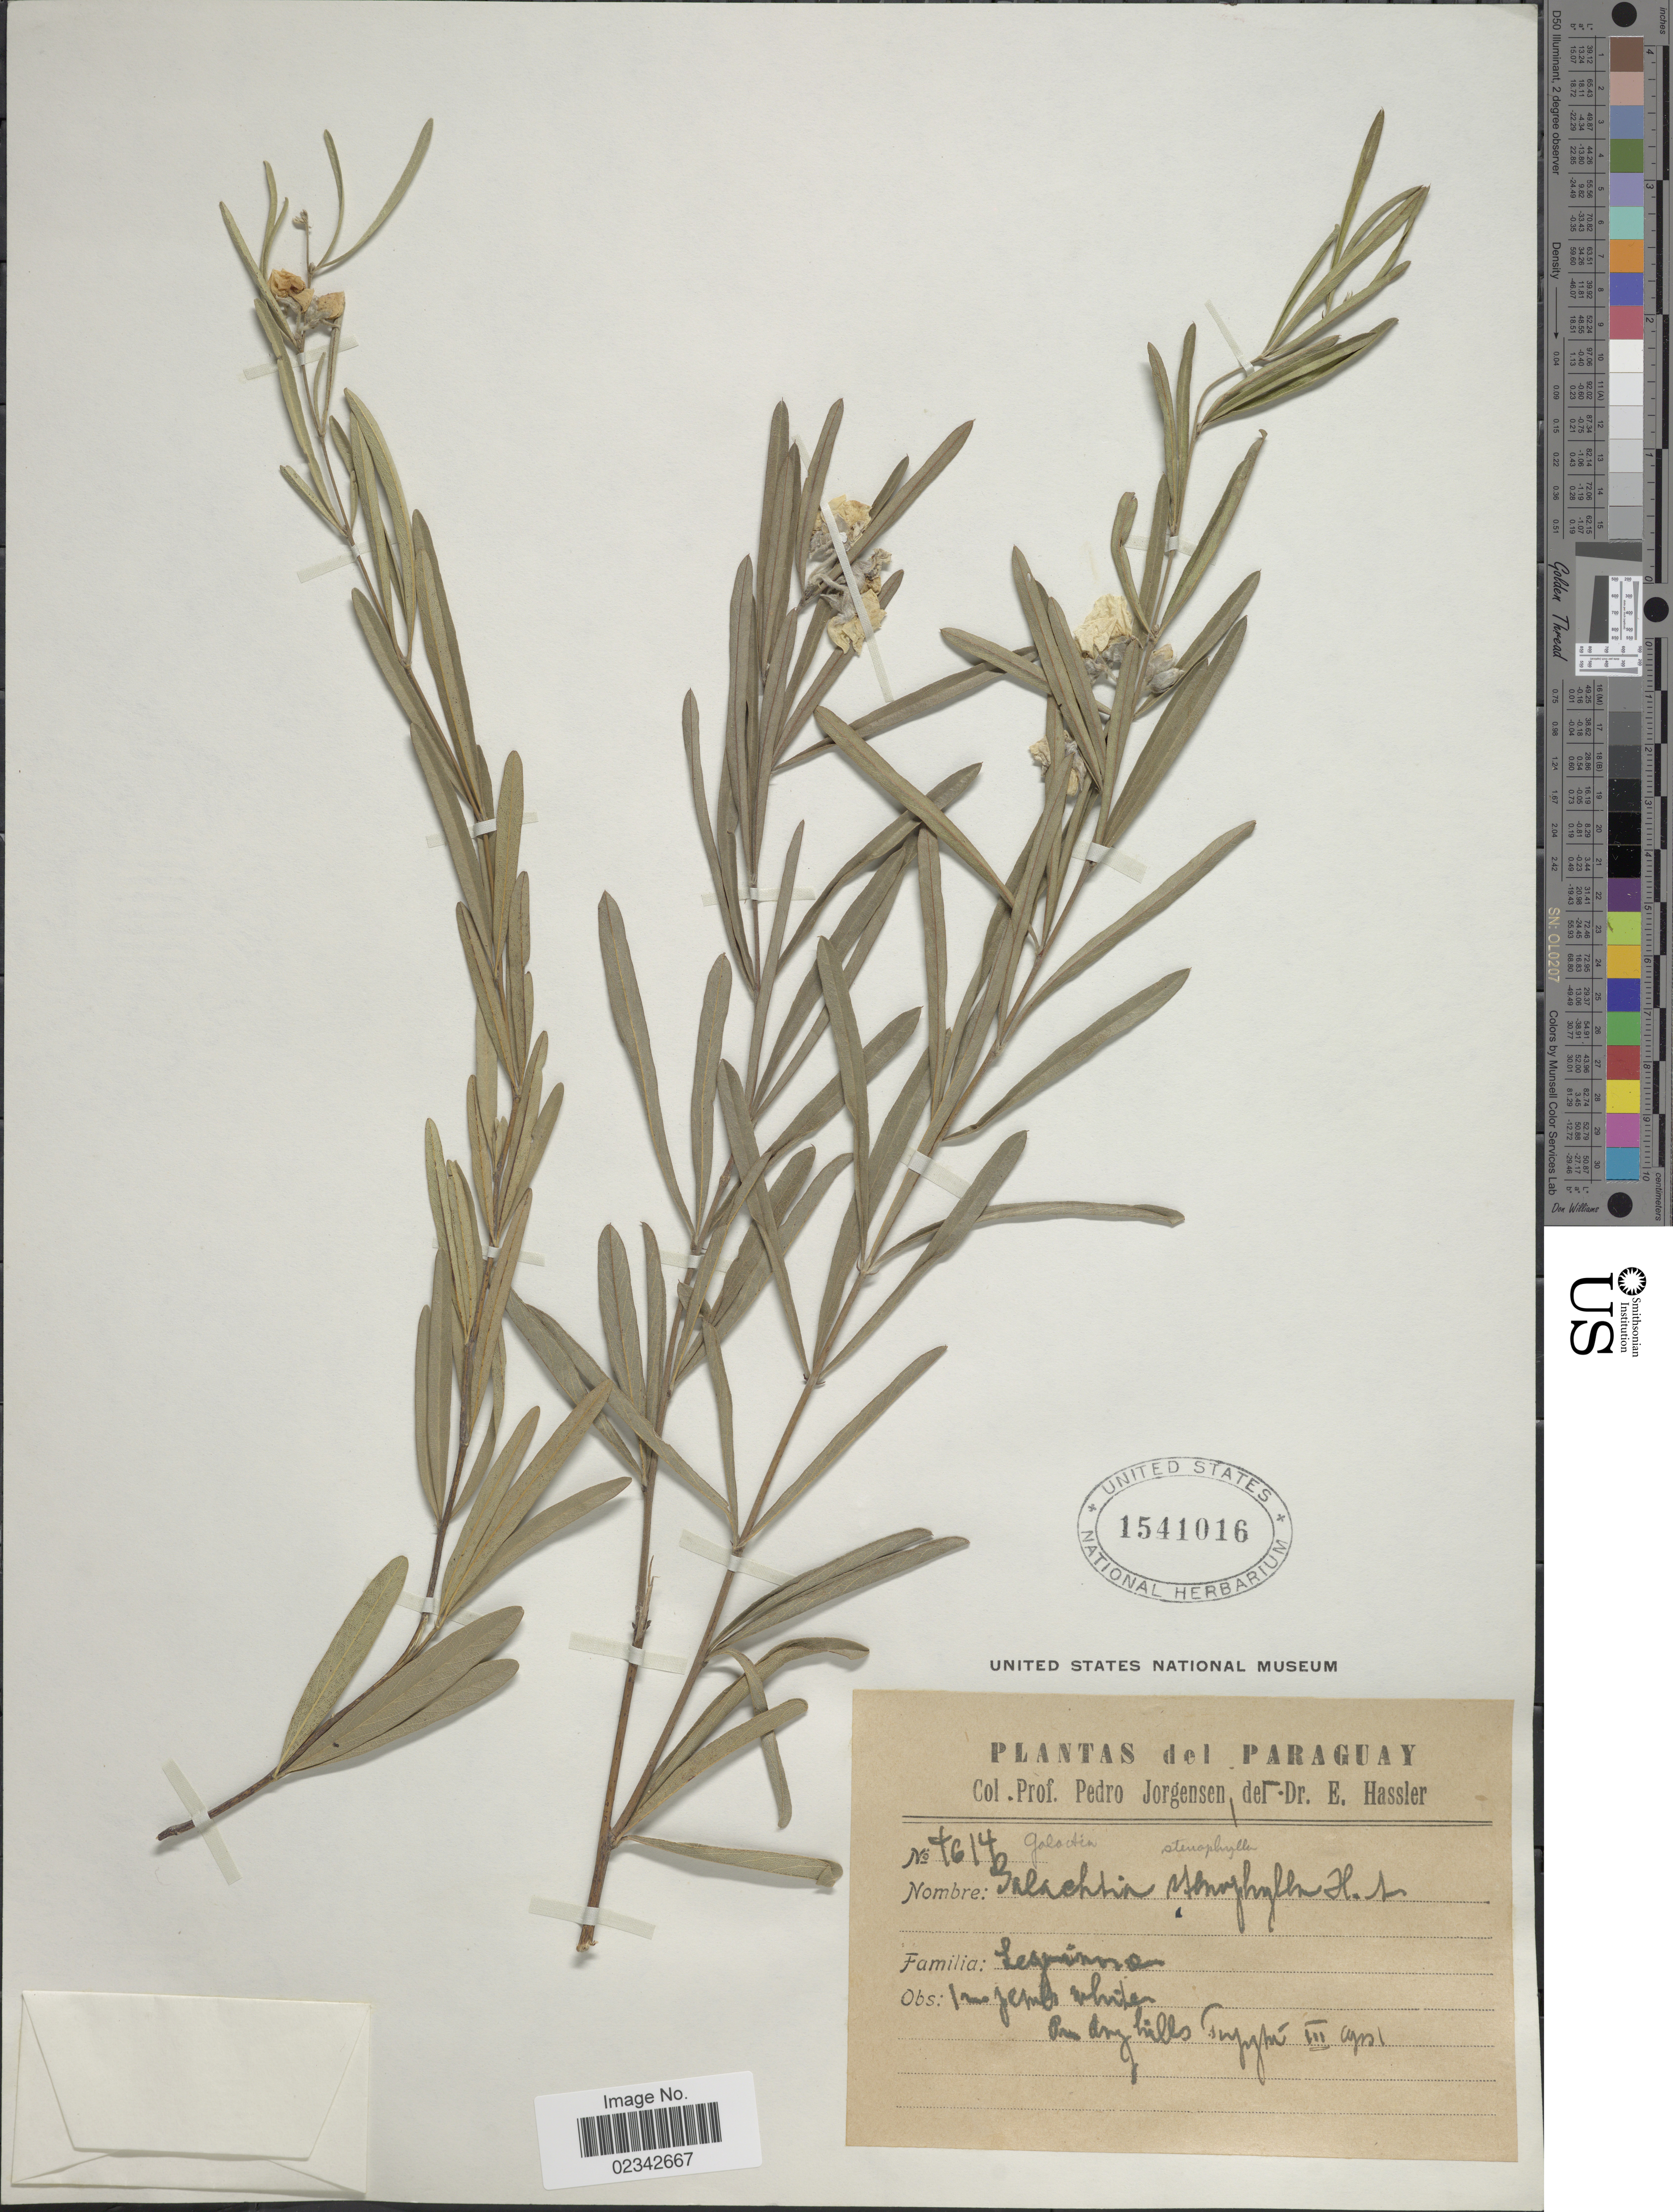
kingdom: Plantae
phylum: Tracheophyta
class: Magnoliopsida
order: Fabales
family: Fabaceae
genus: Collaea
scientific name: Collaea stenophylla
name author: (Hook. & Arn.) Benth.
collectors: P. Jörgensen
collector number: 4614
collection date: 1931-03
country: Paraguay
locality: On dry hills, Tapyta.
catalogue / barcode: US 1541016